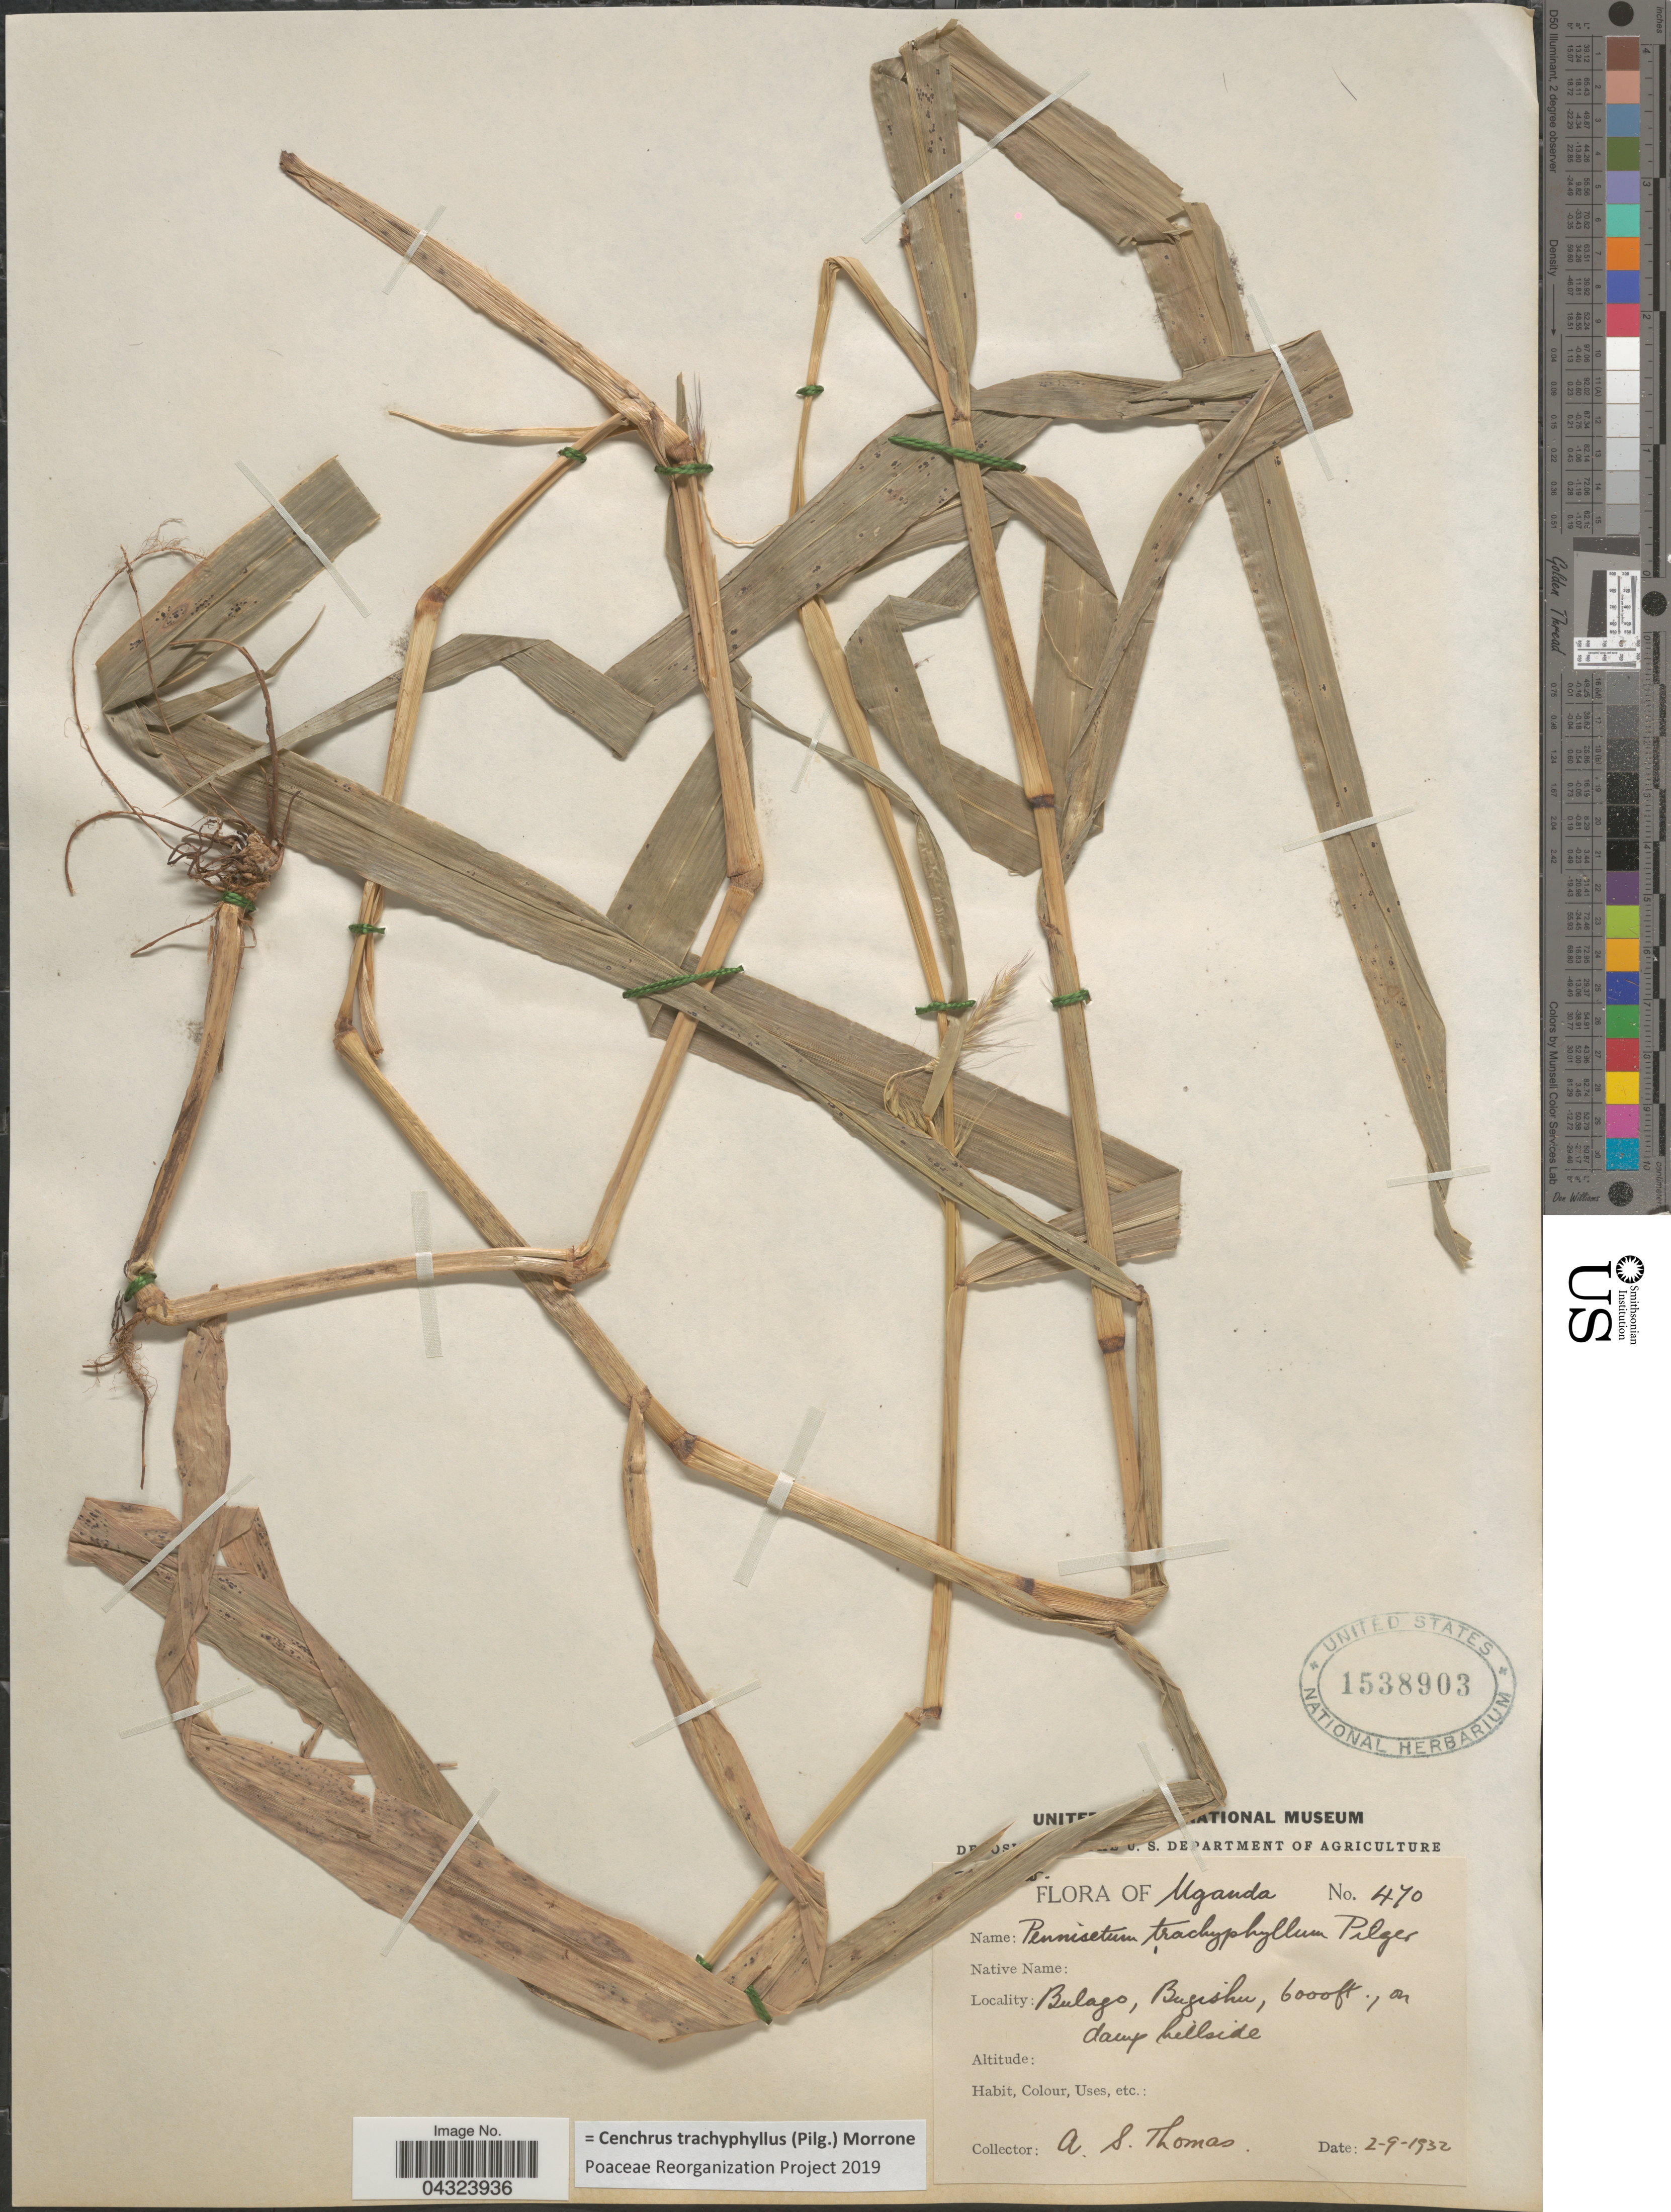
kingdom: Plantae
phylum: Tracheophyta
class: Liliopsida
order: Poales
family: Poaceae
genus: Cenchrus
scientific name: Cenchrus trachyphyllus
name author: (Pilg.) Morrone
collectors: A. Thomas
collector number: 470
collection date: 1932-09-02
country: Uganda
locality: Bulago, Bugishu, on damp hillside.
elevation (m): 1829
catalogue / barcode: US 1538903